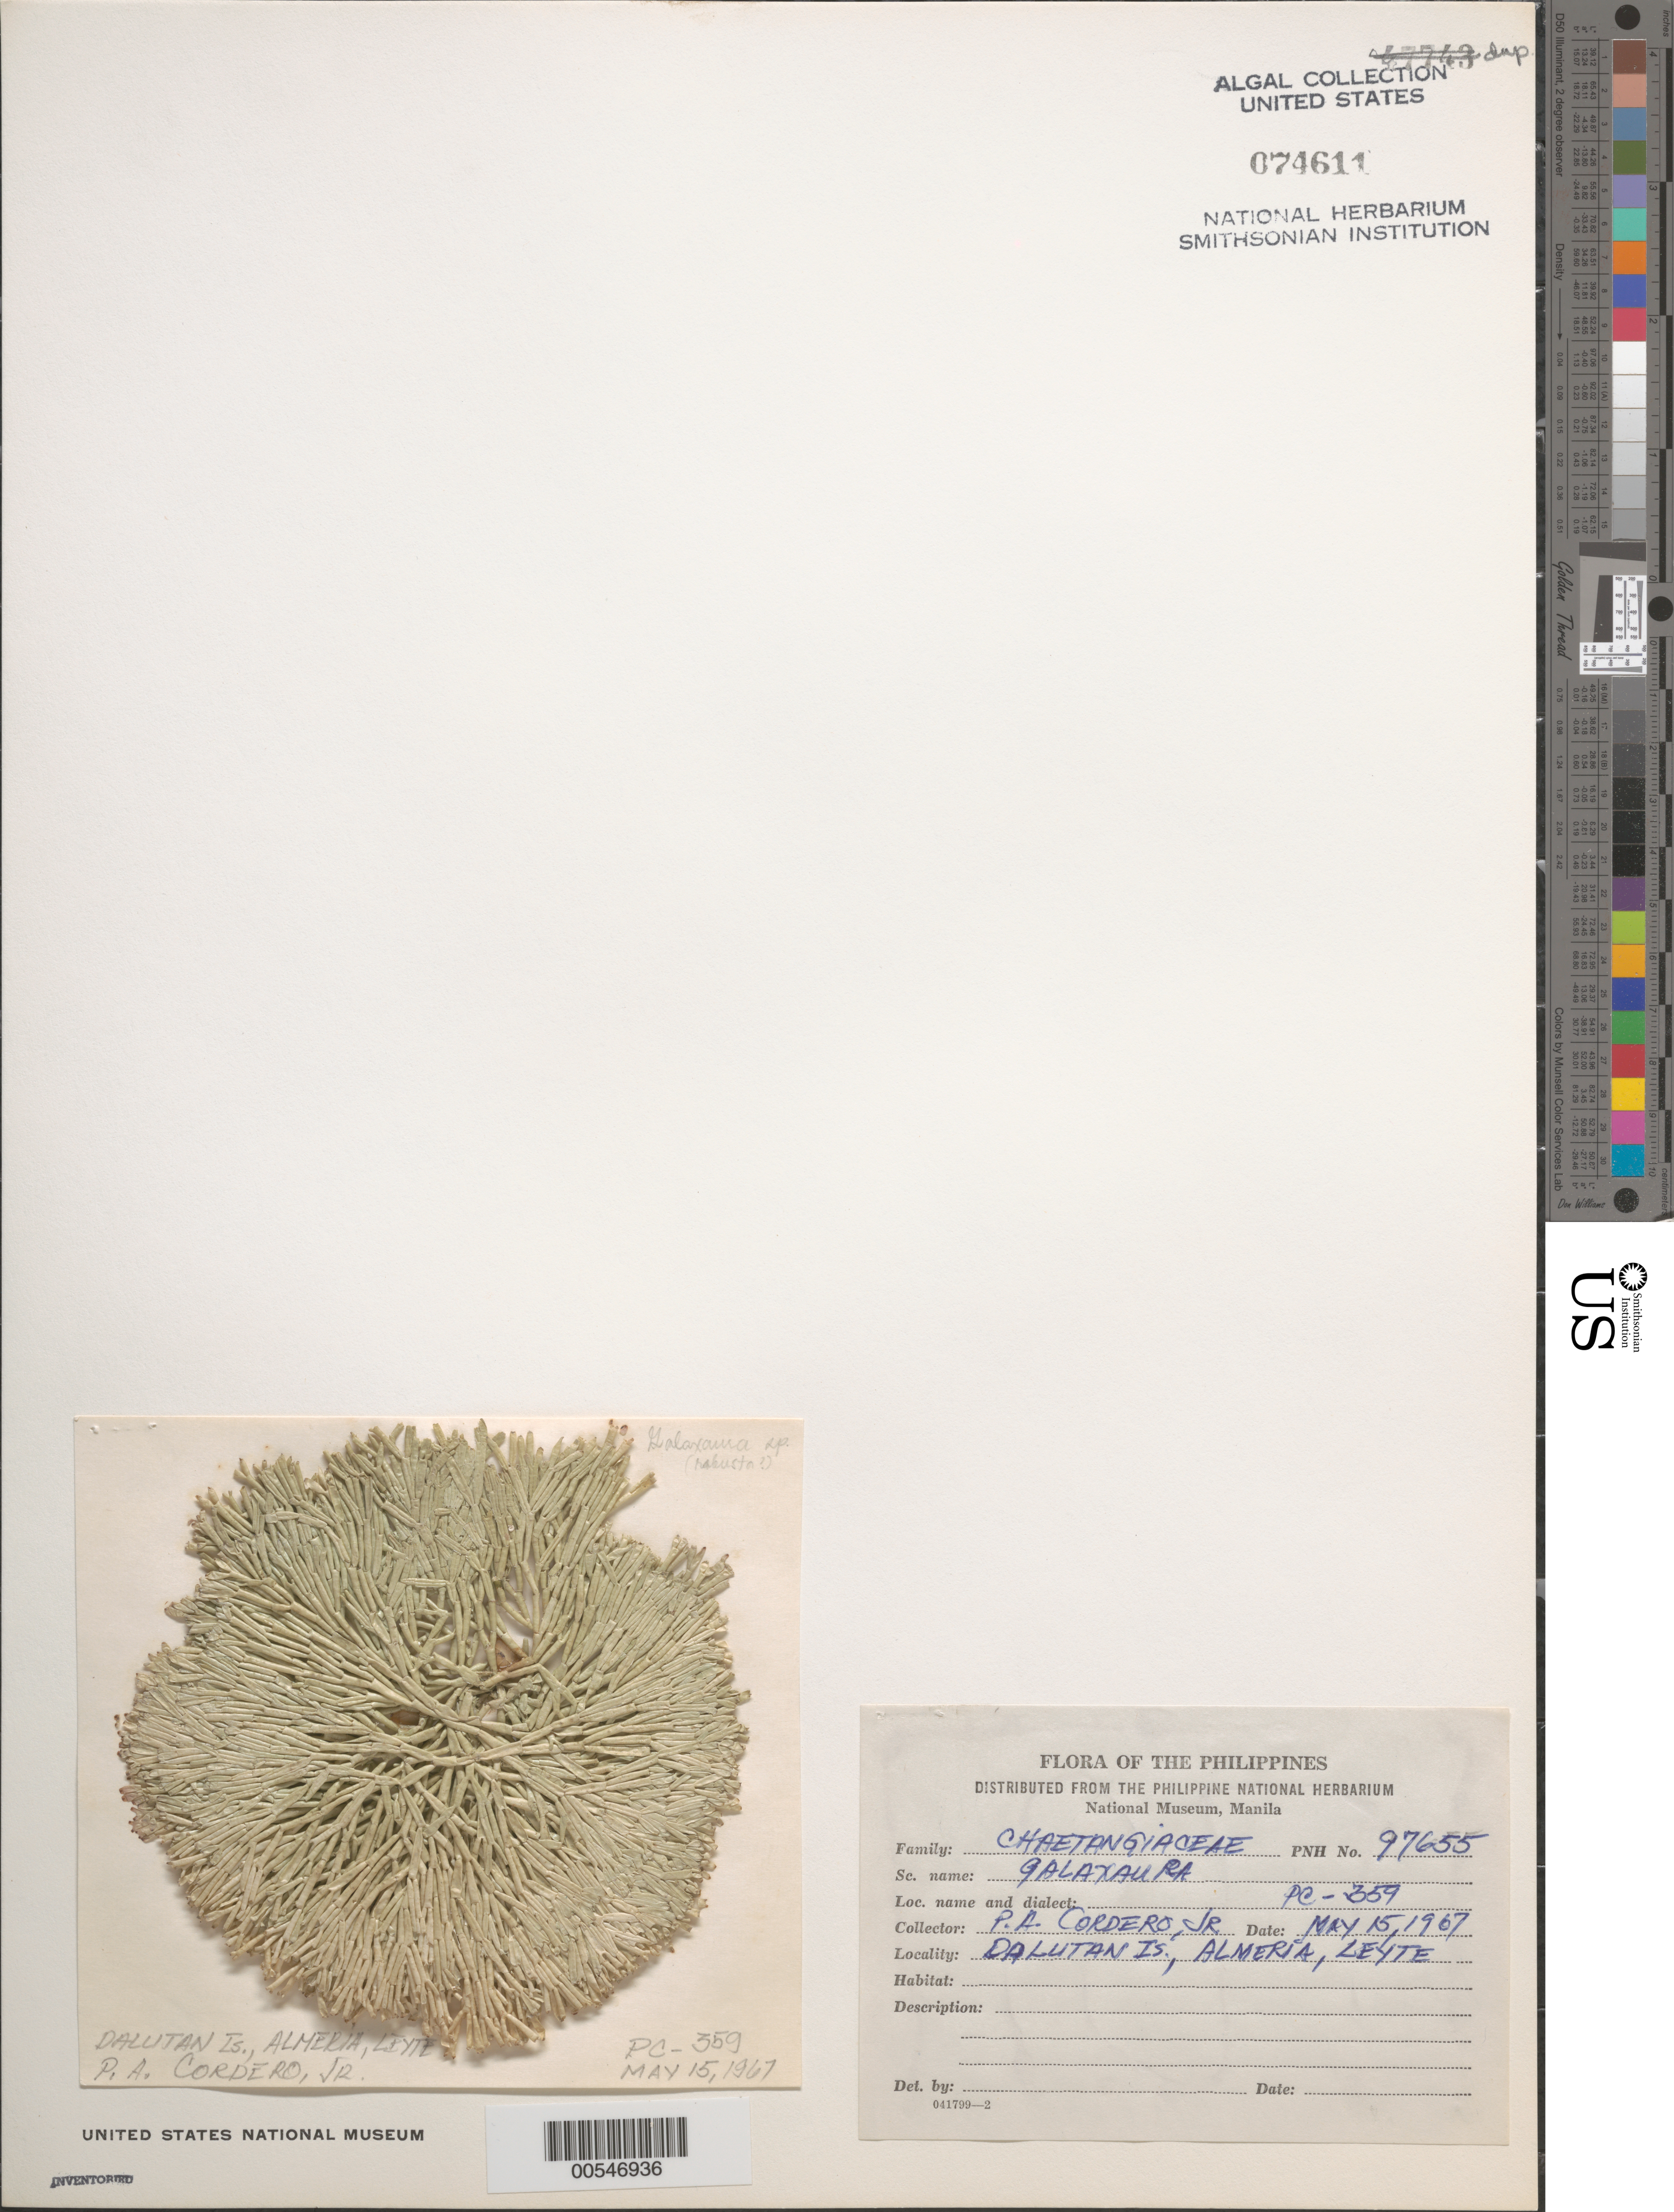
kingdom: Plantae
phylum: Rhodophyta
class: Florideophyceae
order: Nemaliales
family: Galaxauraceae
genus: Galaxaura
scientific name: Galaxaura sp.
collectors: P. A. Cordero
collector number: Pc-359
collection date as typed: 15 May 1967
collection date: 1967-05-15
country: Philippines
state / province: Eastern Visayas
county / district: Leyte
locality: Dalutan island, almeria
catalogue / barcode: US 74611